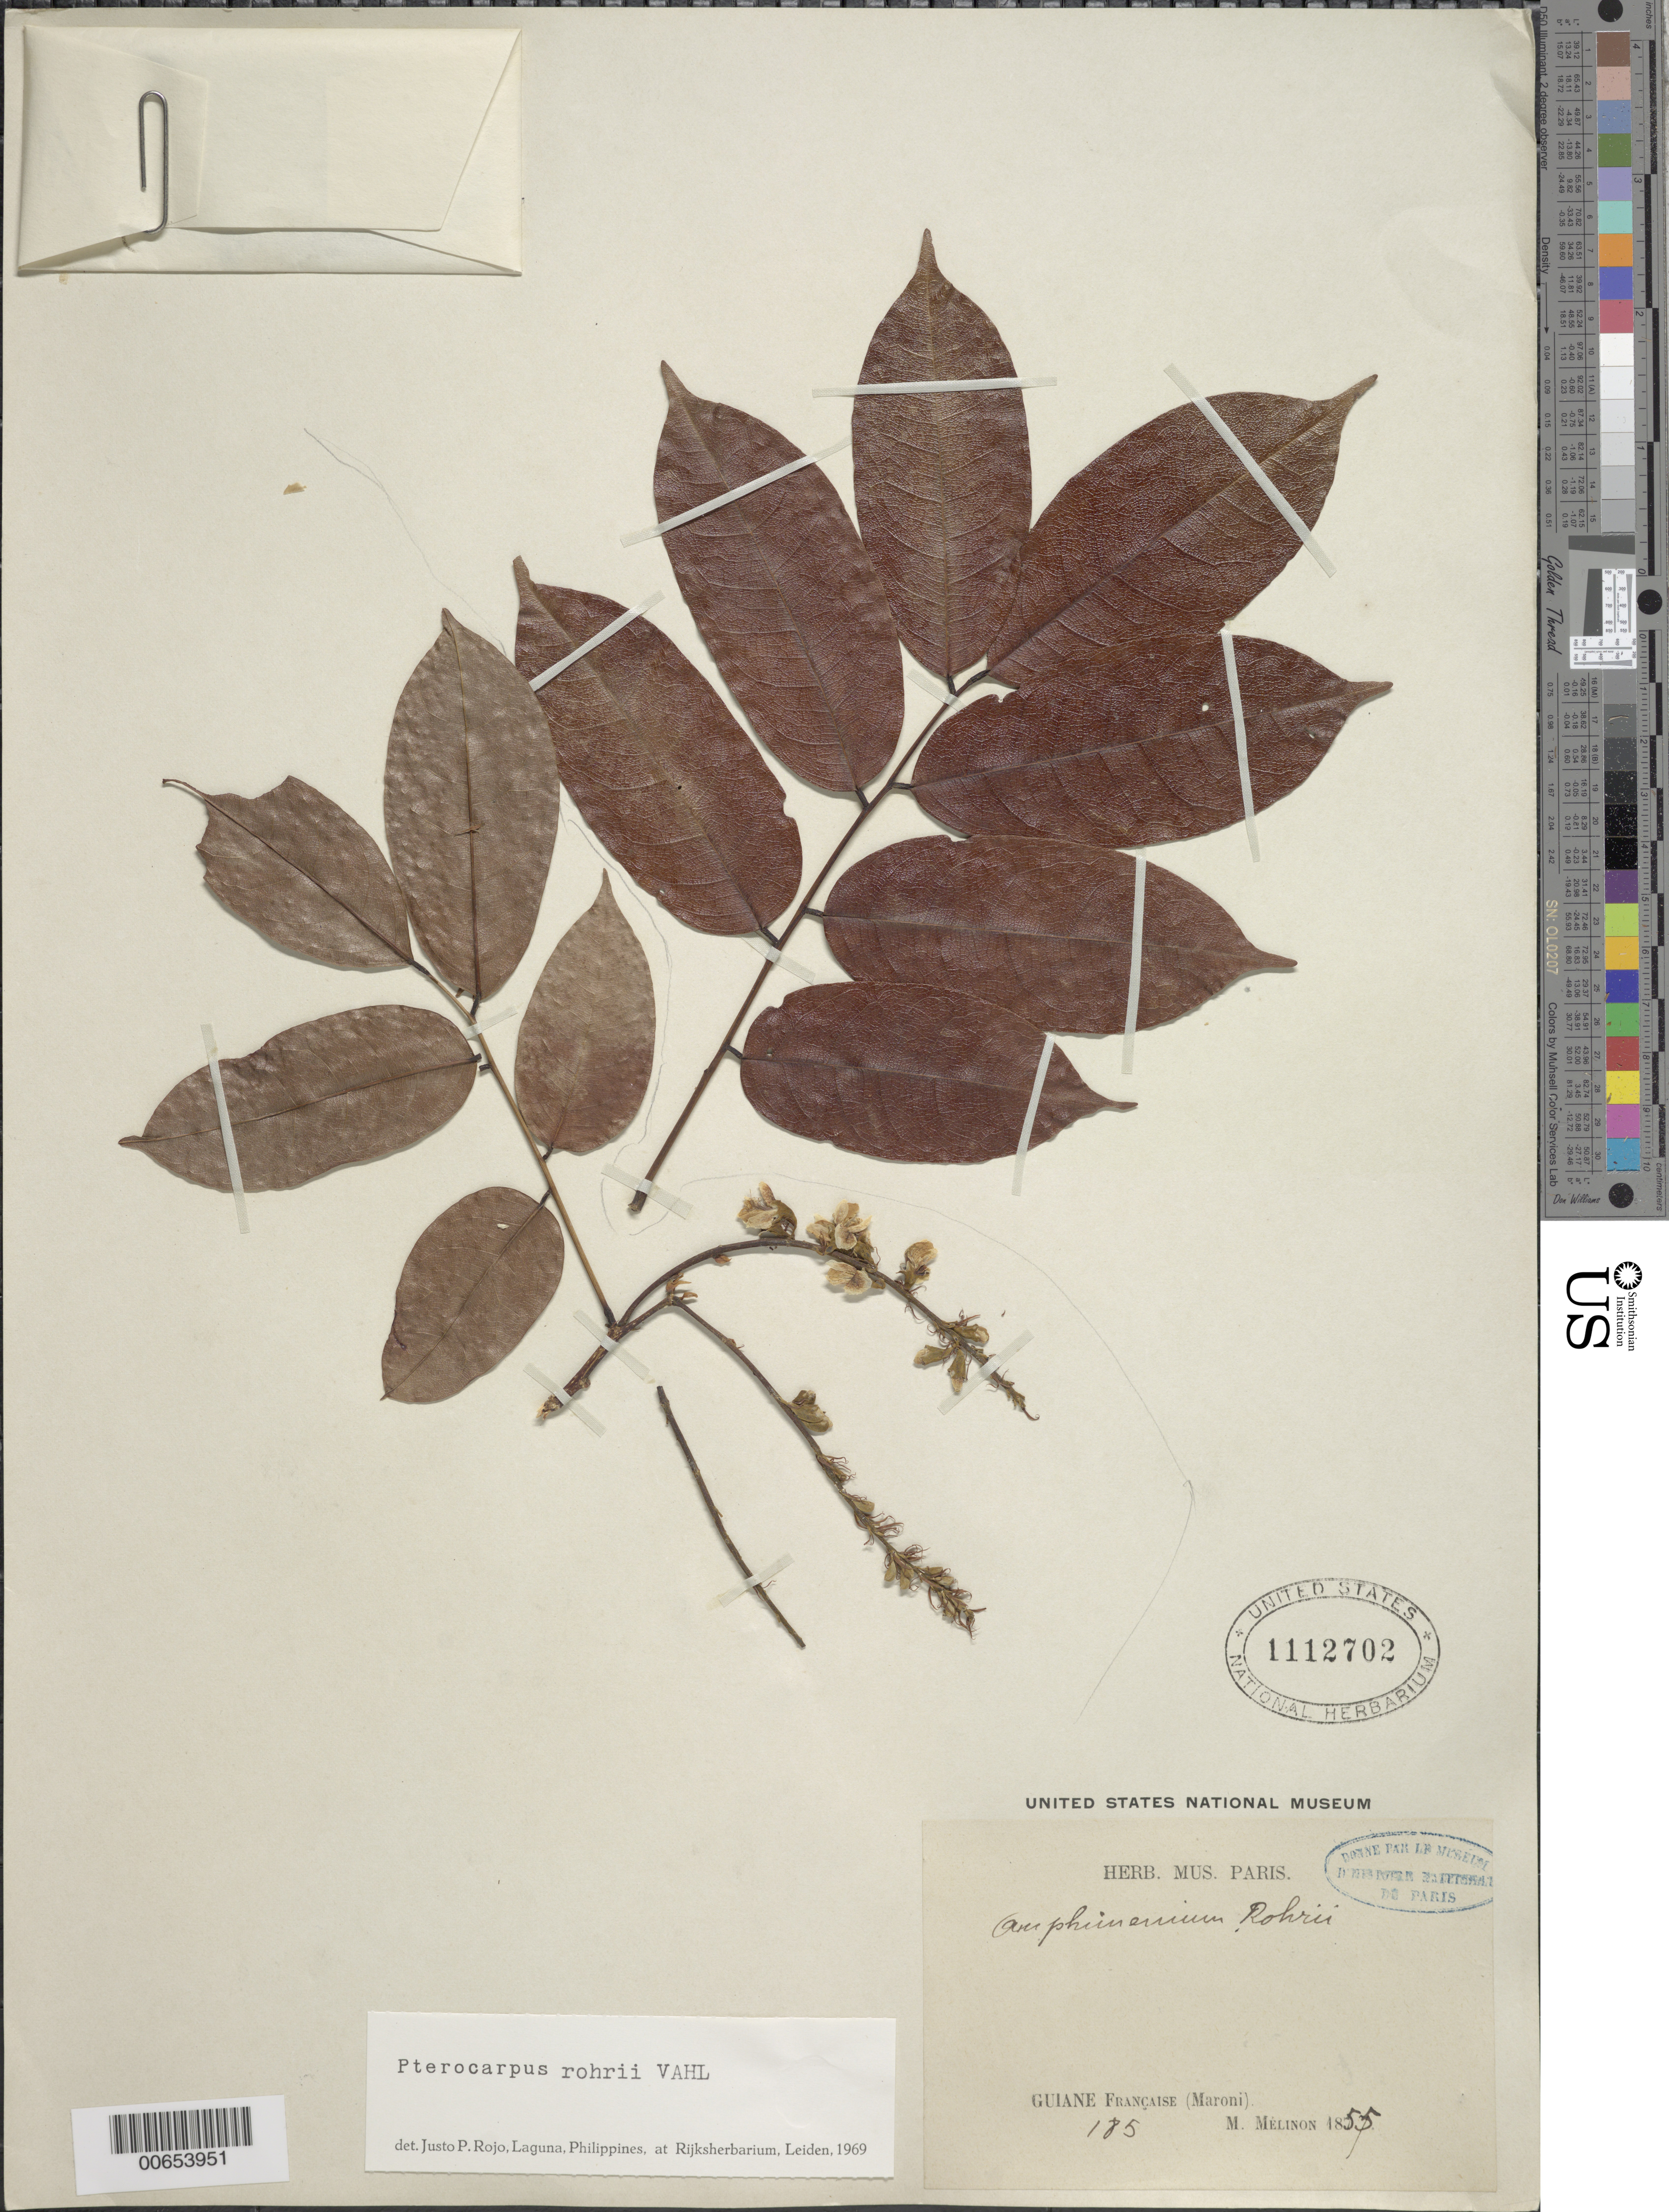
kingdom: Plantae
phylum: Tracheophyta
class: Magnoliopsida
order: Fabales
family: Fabaceae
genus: Pterocarpus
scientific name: Pterocarpus rohrii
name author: Vahl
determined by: Rojo, Justo P., (L), Nationaal Herbarium Nederland, Leiden University branch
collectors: E. Mélinon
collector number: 185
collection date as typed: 1855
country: French Guiana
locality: Maroni R.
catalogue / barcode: US 1112702